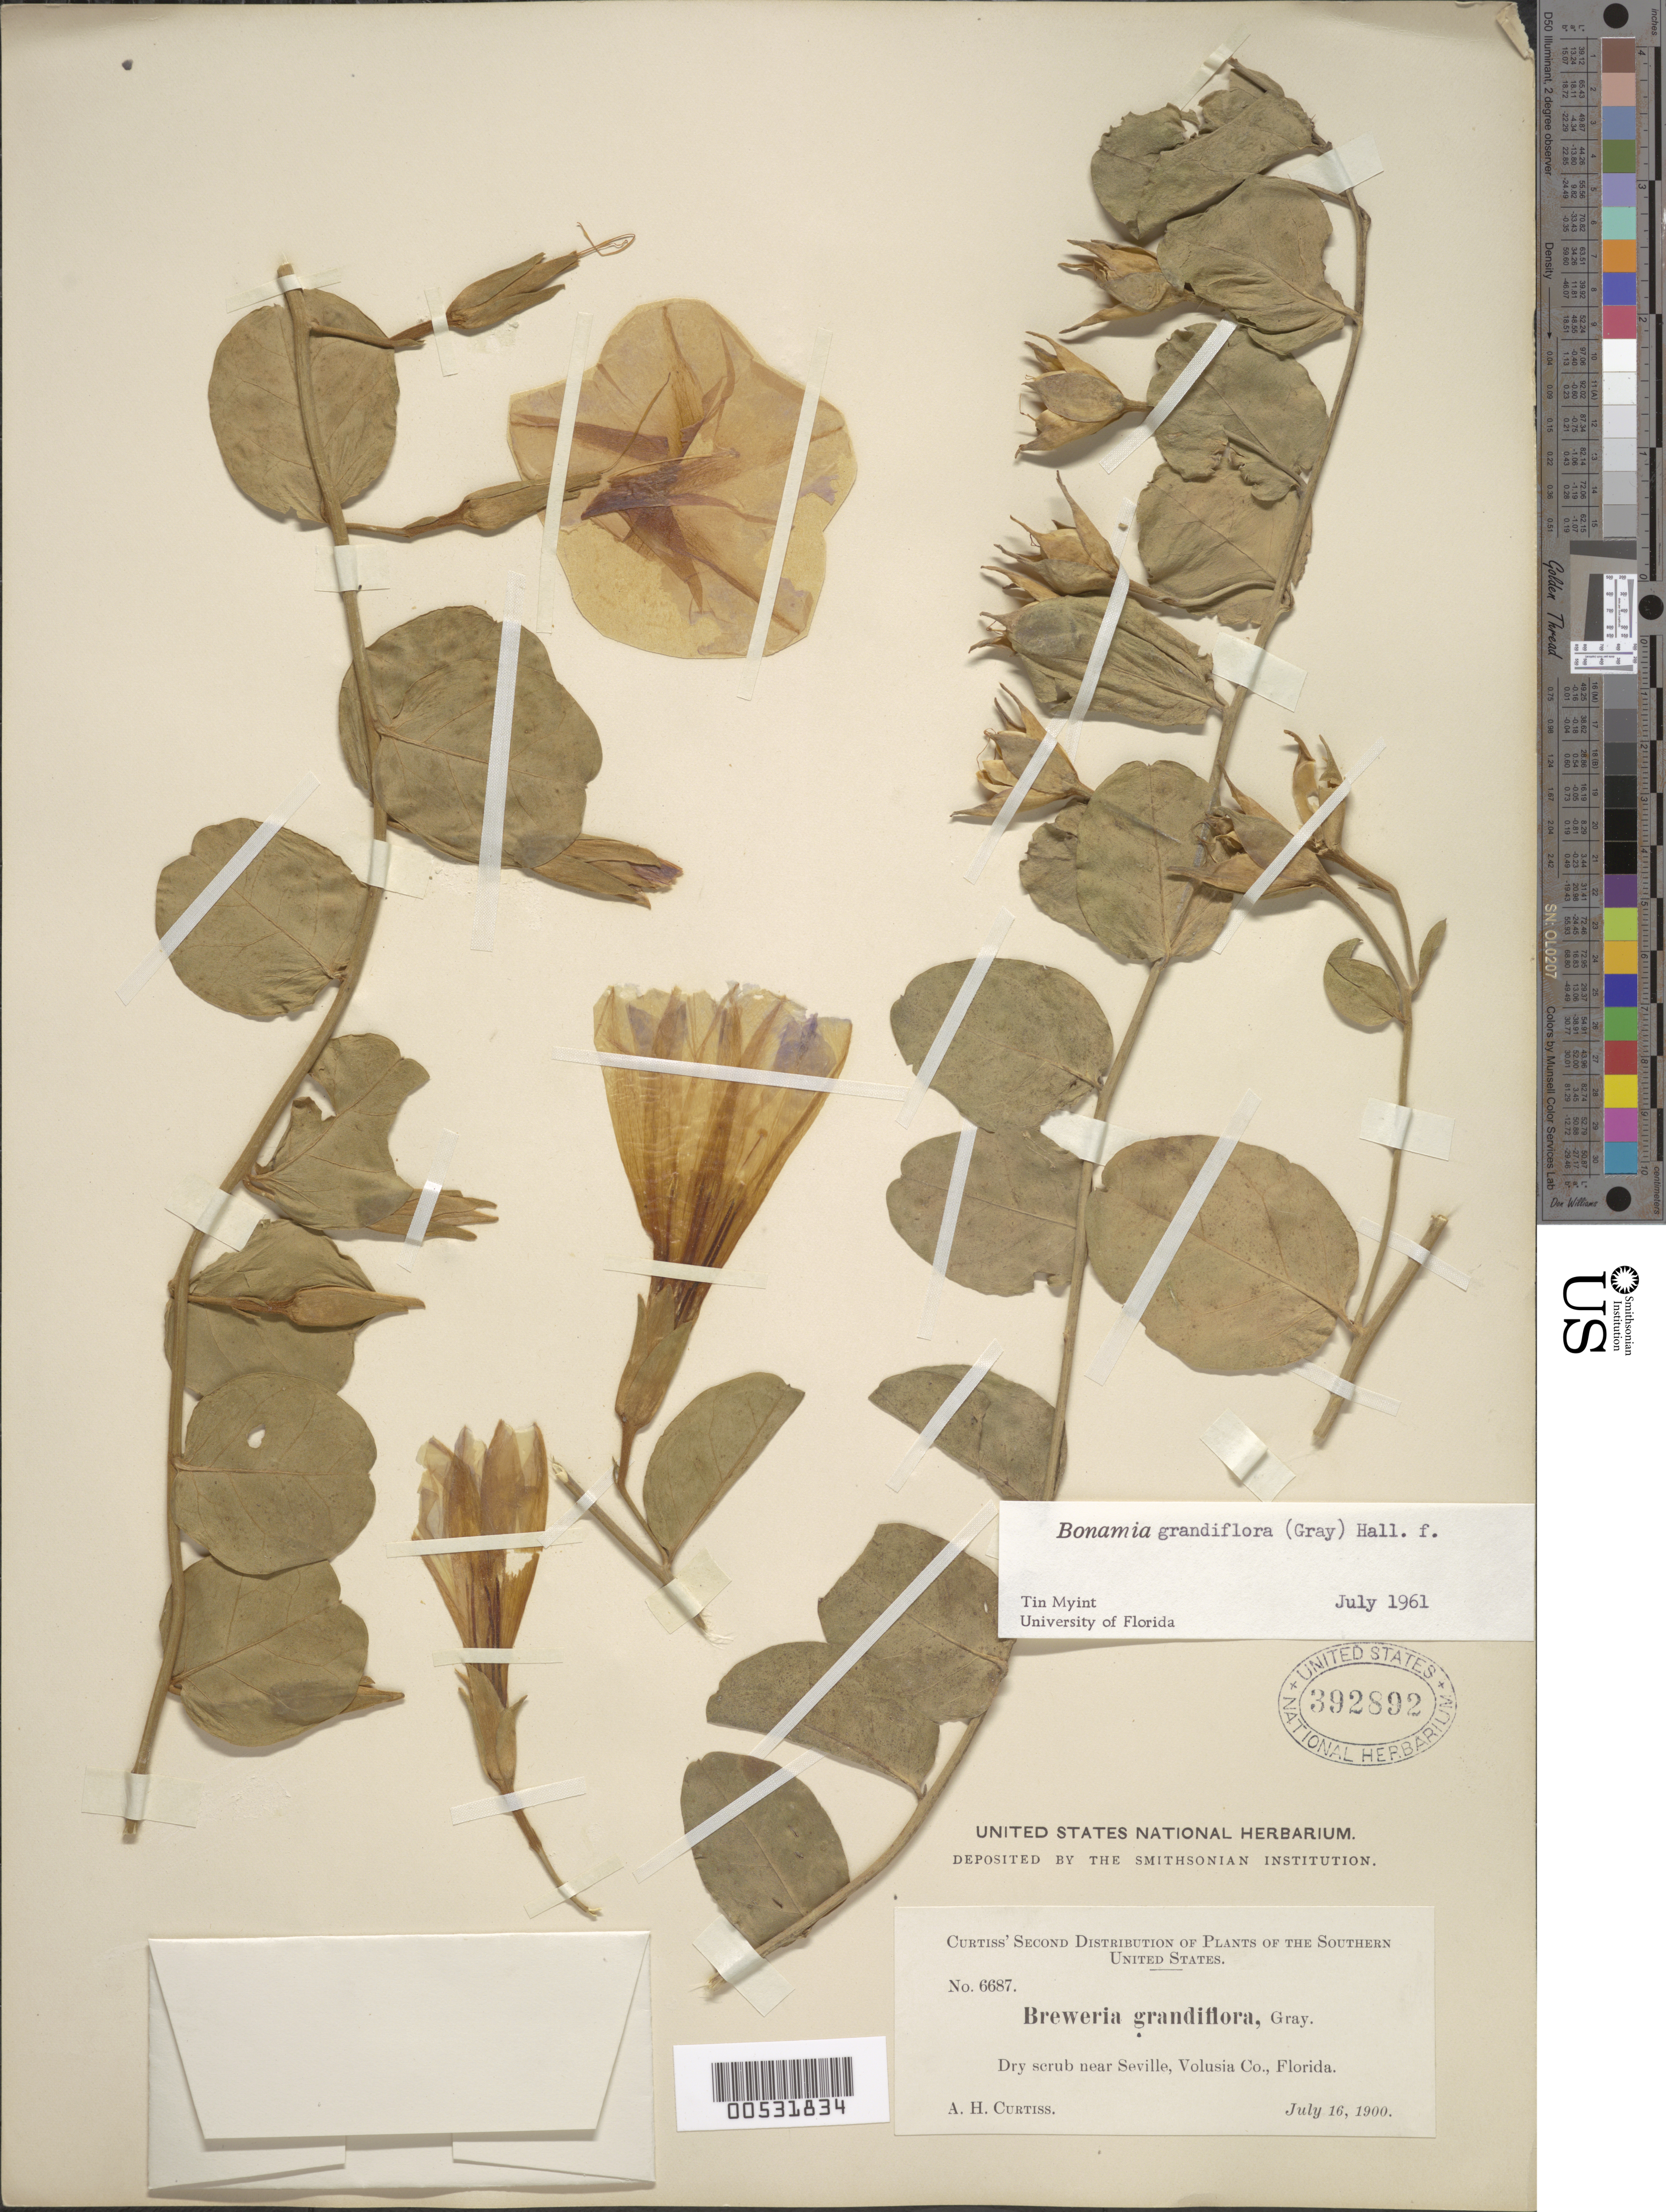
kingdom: Plantae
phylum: Tracheophyta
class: Magnoliopsida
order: Solanales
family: Convolvulaceae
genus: Bonamia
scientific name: Bonamia grandiflora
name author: (A. Gray) Hallier f.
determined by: Myint, Tin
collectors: A. H. Curtiss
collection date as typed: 16 Jul 1900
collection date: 1900-07-16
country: United States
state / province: Florida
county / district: Volusia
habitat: Dry scrub.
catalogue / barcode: US 392892